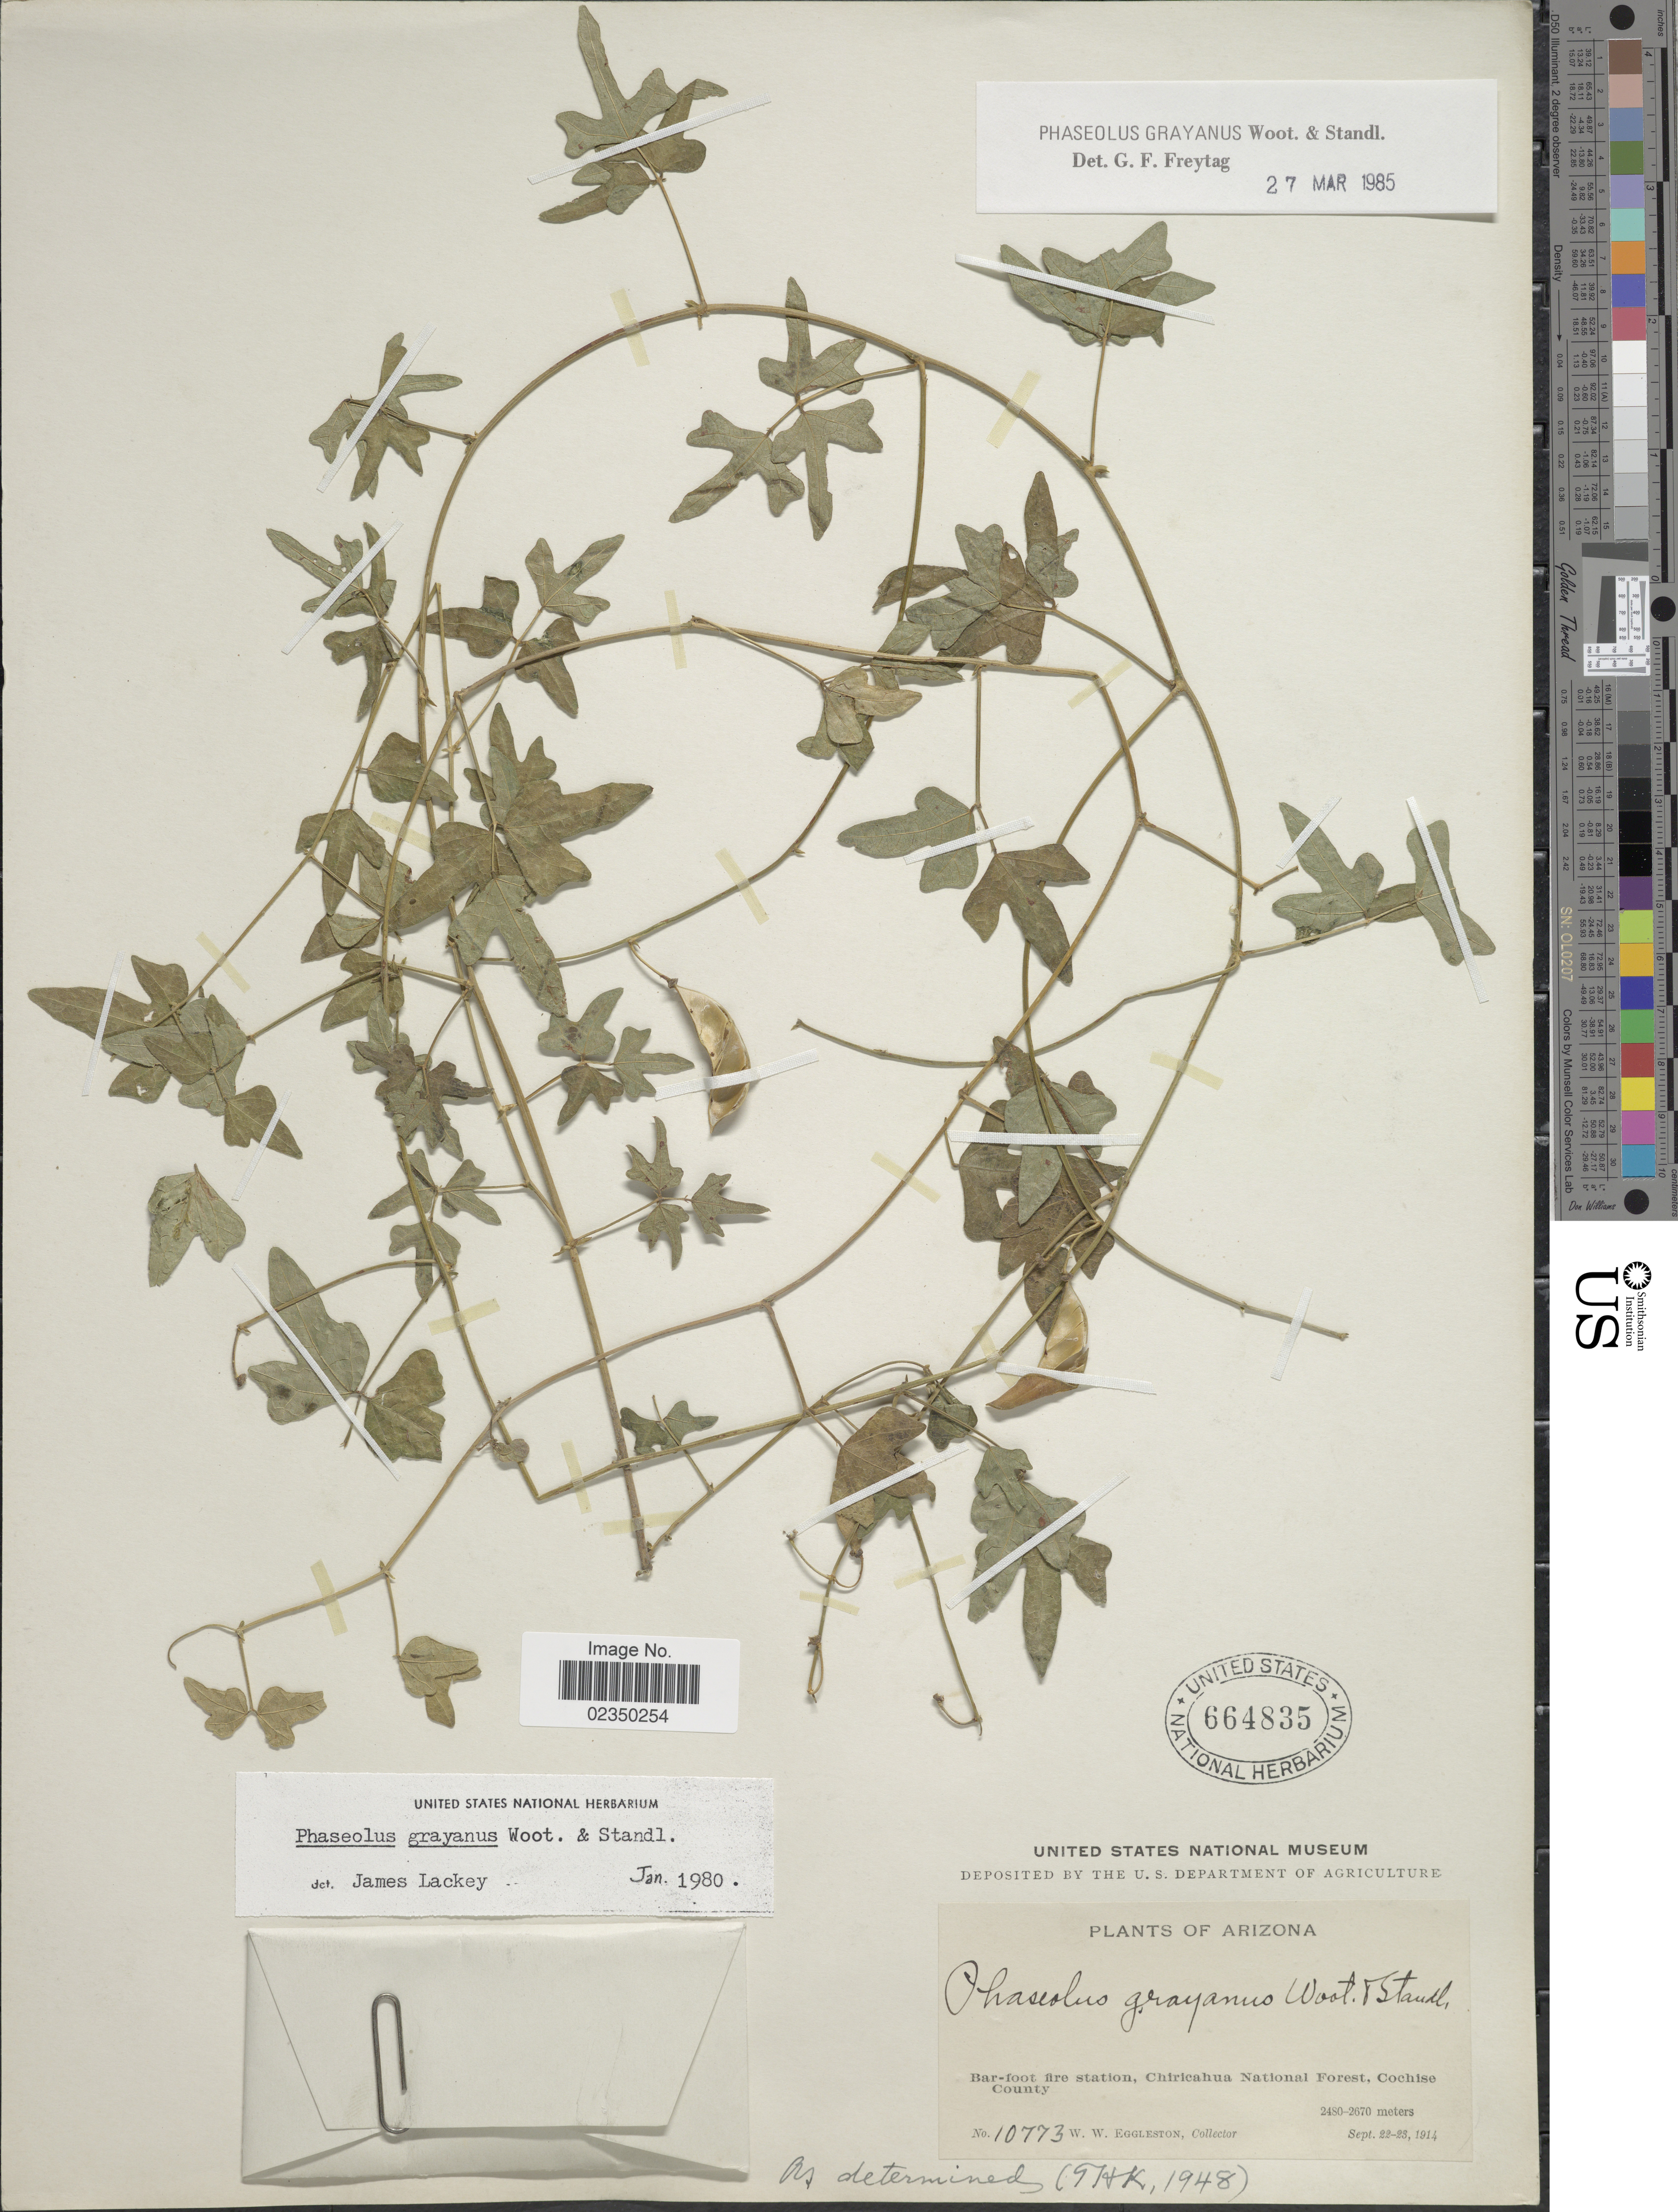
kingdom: Plantae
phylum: Tracheophyta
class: Magnoliopsida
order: Fabales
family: Fabaceae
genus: Phaseolus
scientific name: Phaseolus grayanus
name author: Wooton & Standl.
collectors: W. W. Eggleston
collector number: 10773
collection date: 1914-09-22/1914-09-23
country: United States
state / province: Arizona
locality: Bar-foot fire station, Chiricahua National Forest, Cochise County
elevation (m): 2480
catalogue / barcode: US 664835